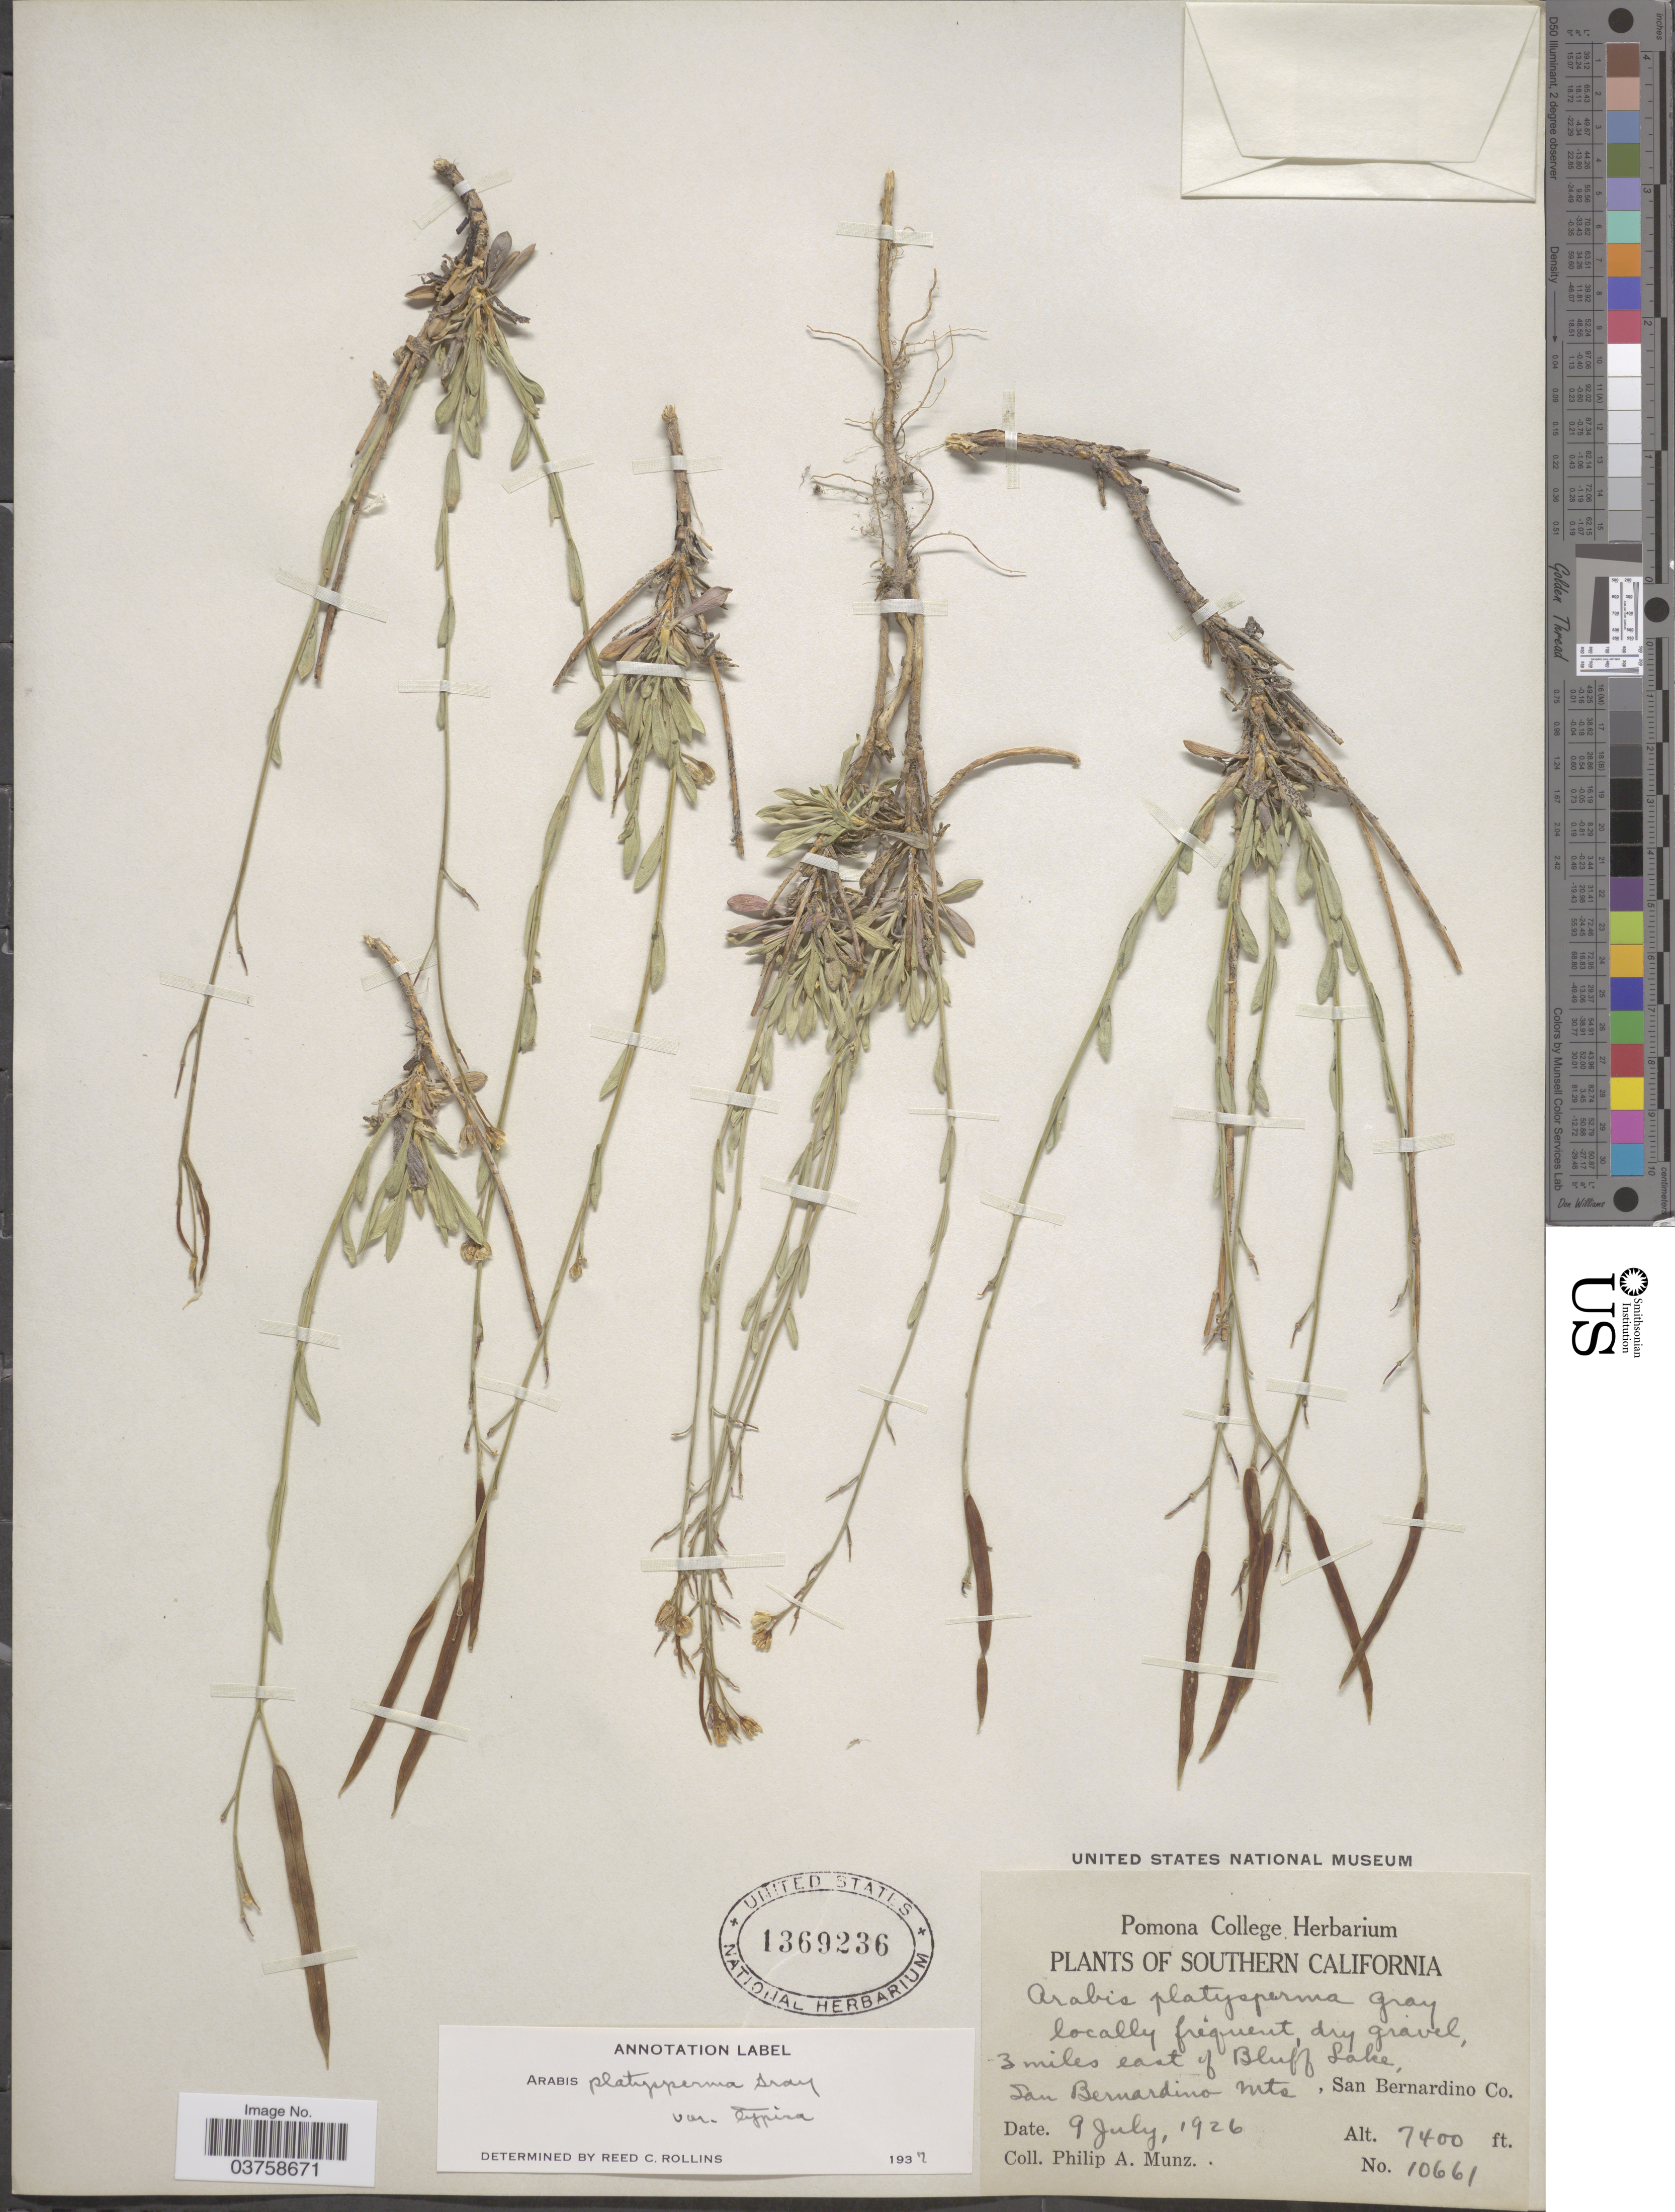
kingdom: Plantae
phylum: Tracheophyta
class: Magnoliopsida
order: Brassicales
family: Brassicaceae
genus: Arabis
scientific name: Arabis platysperma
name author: A. Gray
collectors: P. A. Munz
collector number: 10661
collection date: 1926-07-09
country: United States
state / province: California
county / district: San Bernardino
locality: Southern california. 3 miles east of Bluff Lake, San Bernardino Mts, San Bernardino Co.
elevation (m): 2256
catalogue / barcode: US 1369236